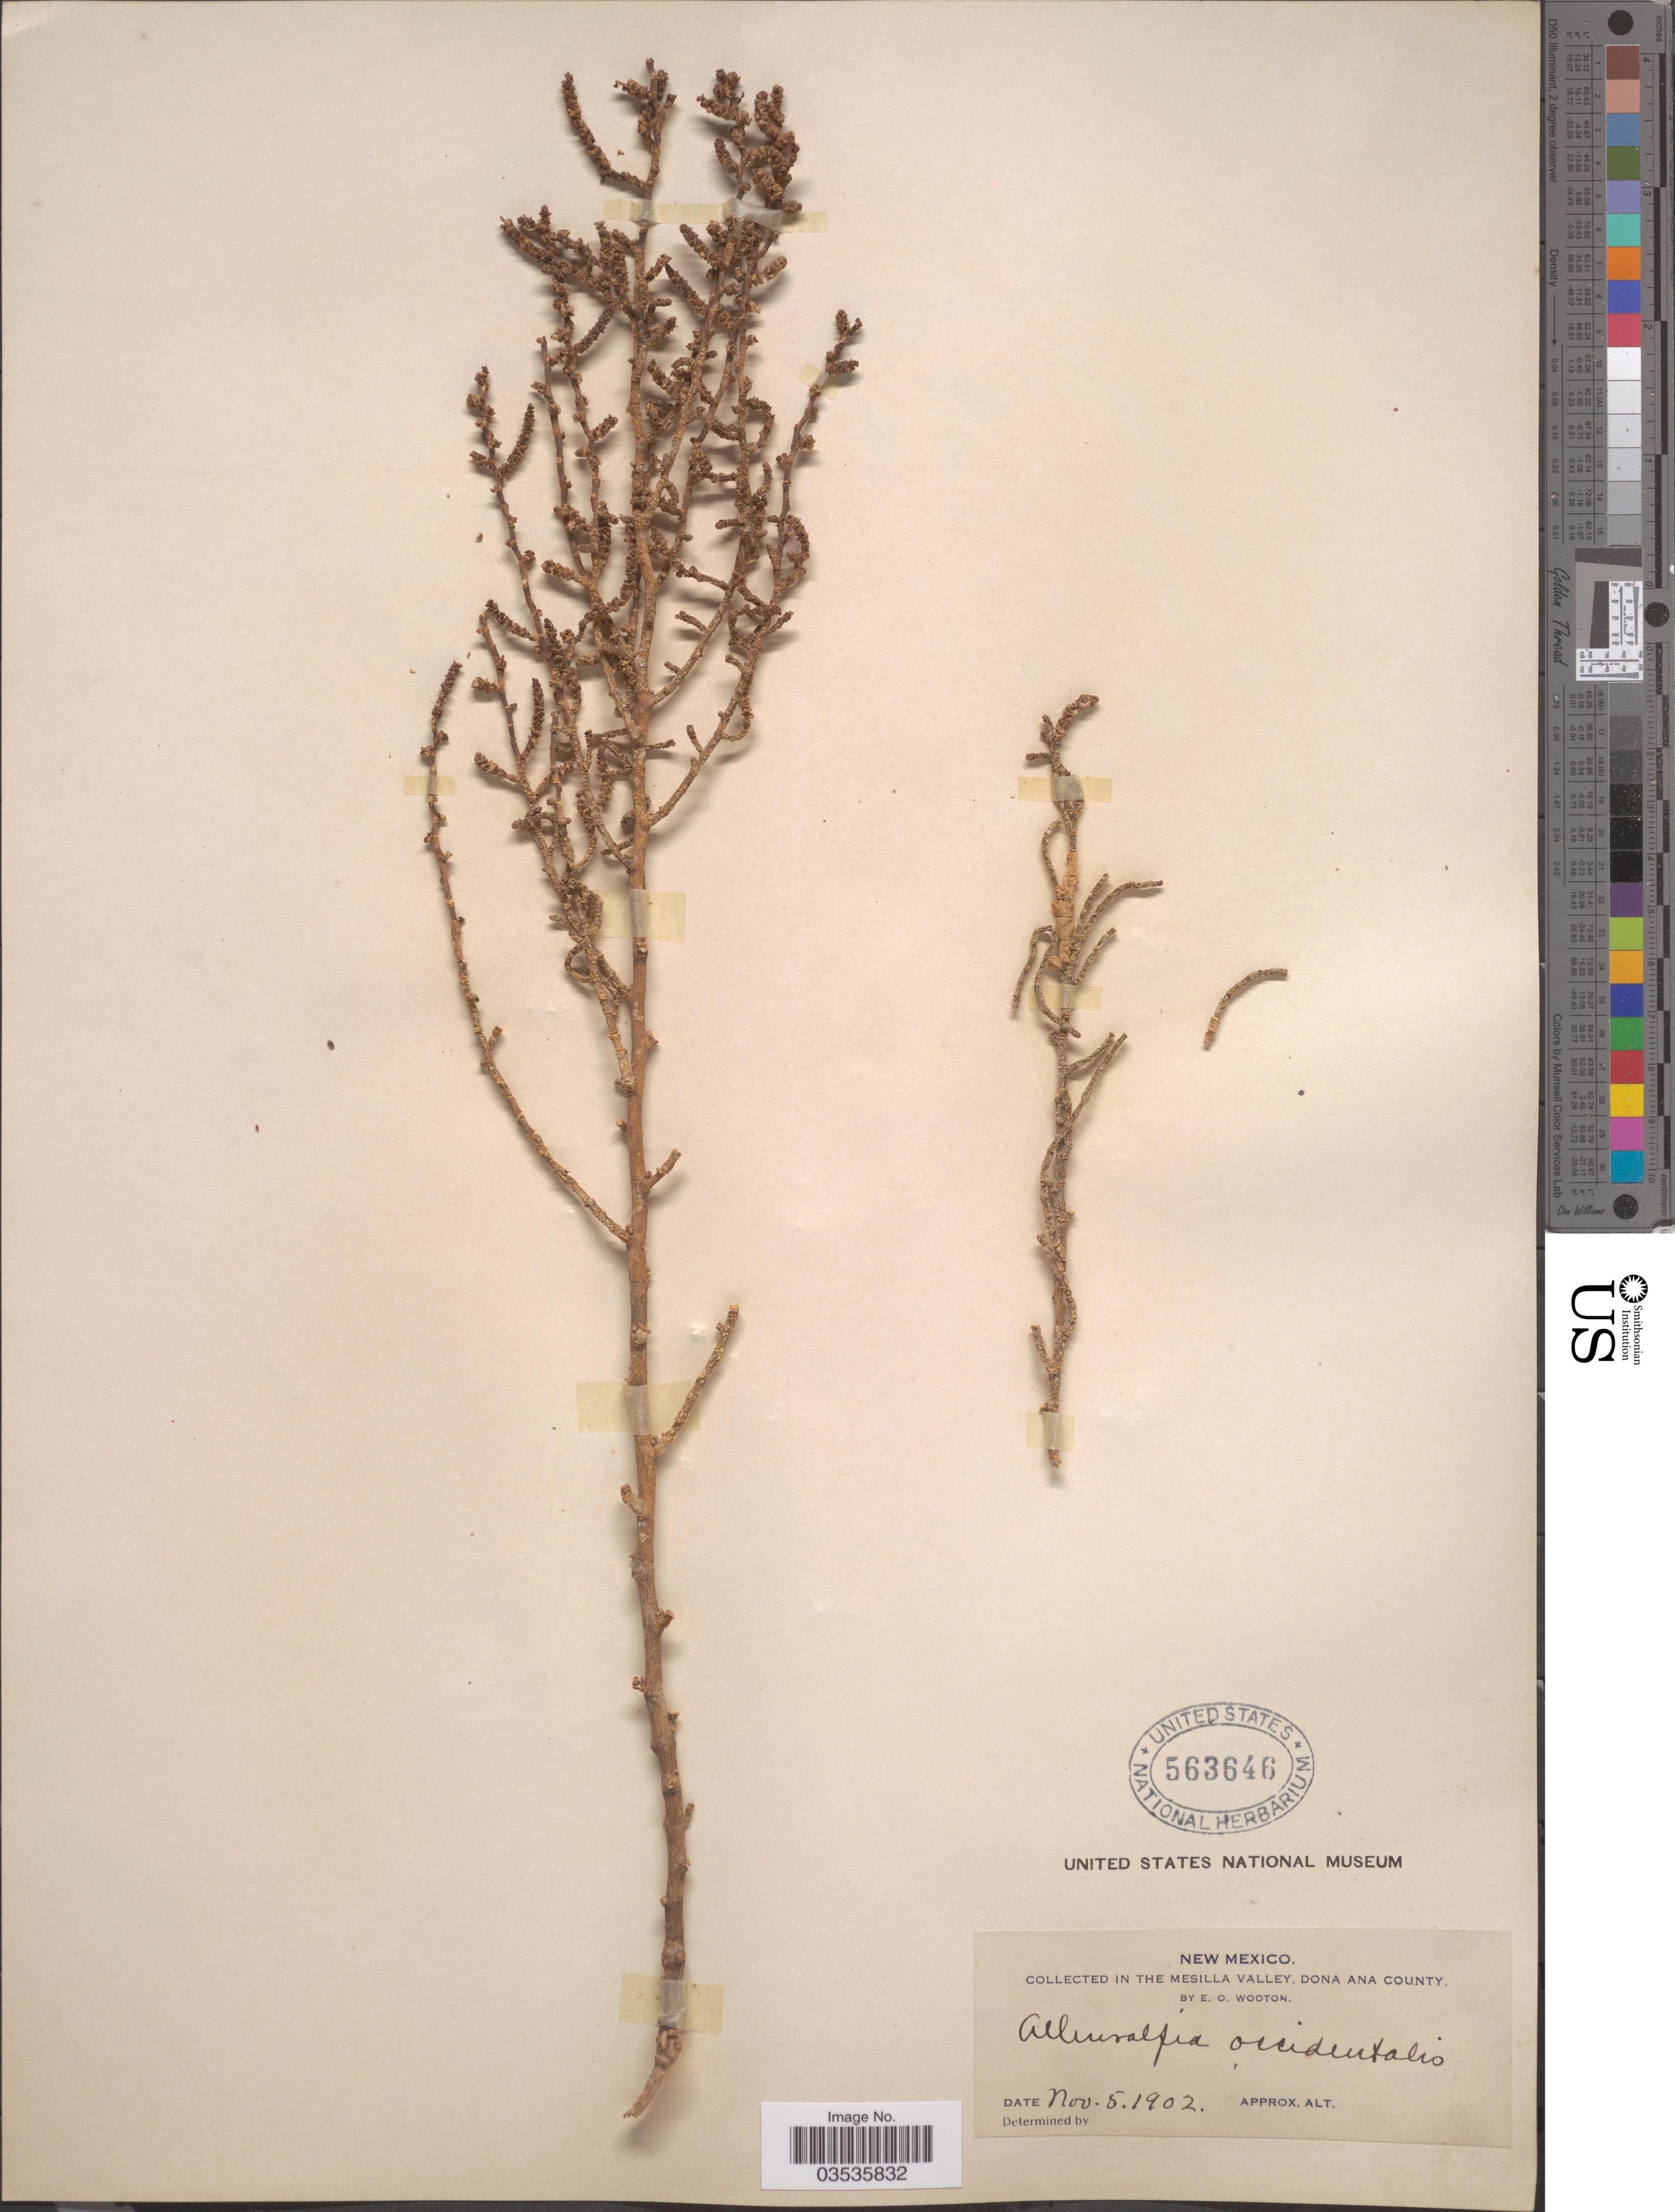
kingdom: Plantae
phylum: Tracheophyta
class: Magnoliopsida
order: Caryophyllales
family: Amaranthaceae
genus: Allenrolfea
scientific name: Allenrolfea occidentalis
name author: (S. Watson) Kuntze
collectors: E. O. Wooton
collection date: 1902-11-05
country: United States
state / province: New Mexico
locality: In the Mesilla Valley, Dona Ana County.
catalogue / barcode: US 563646